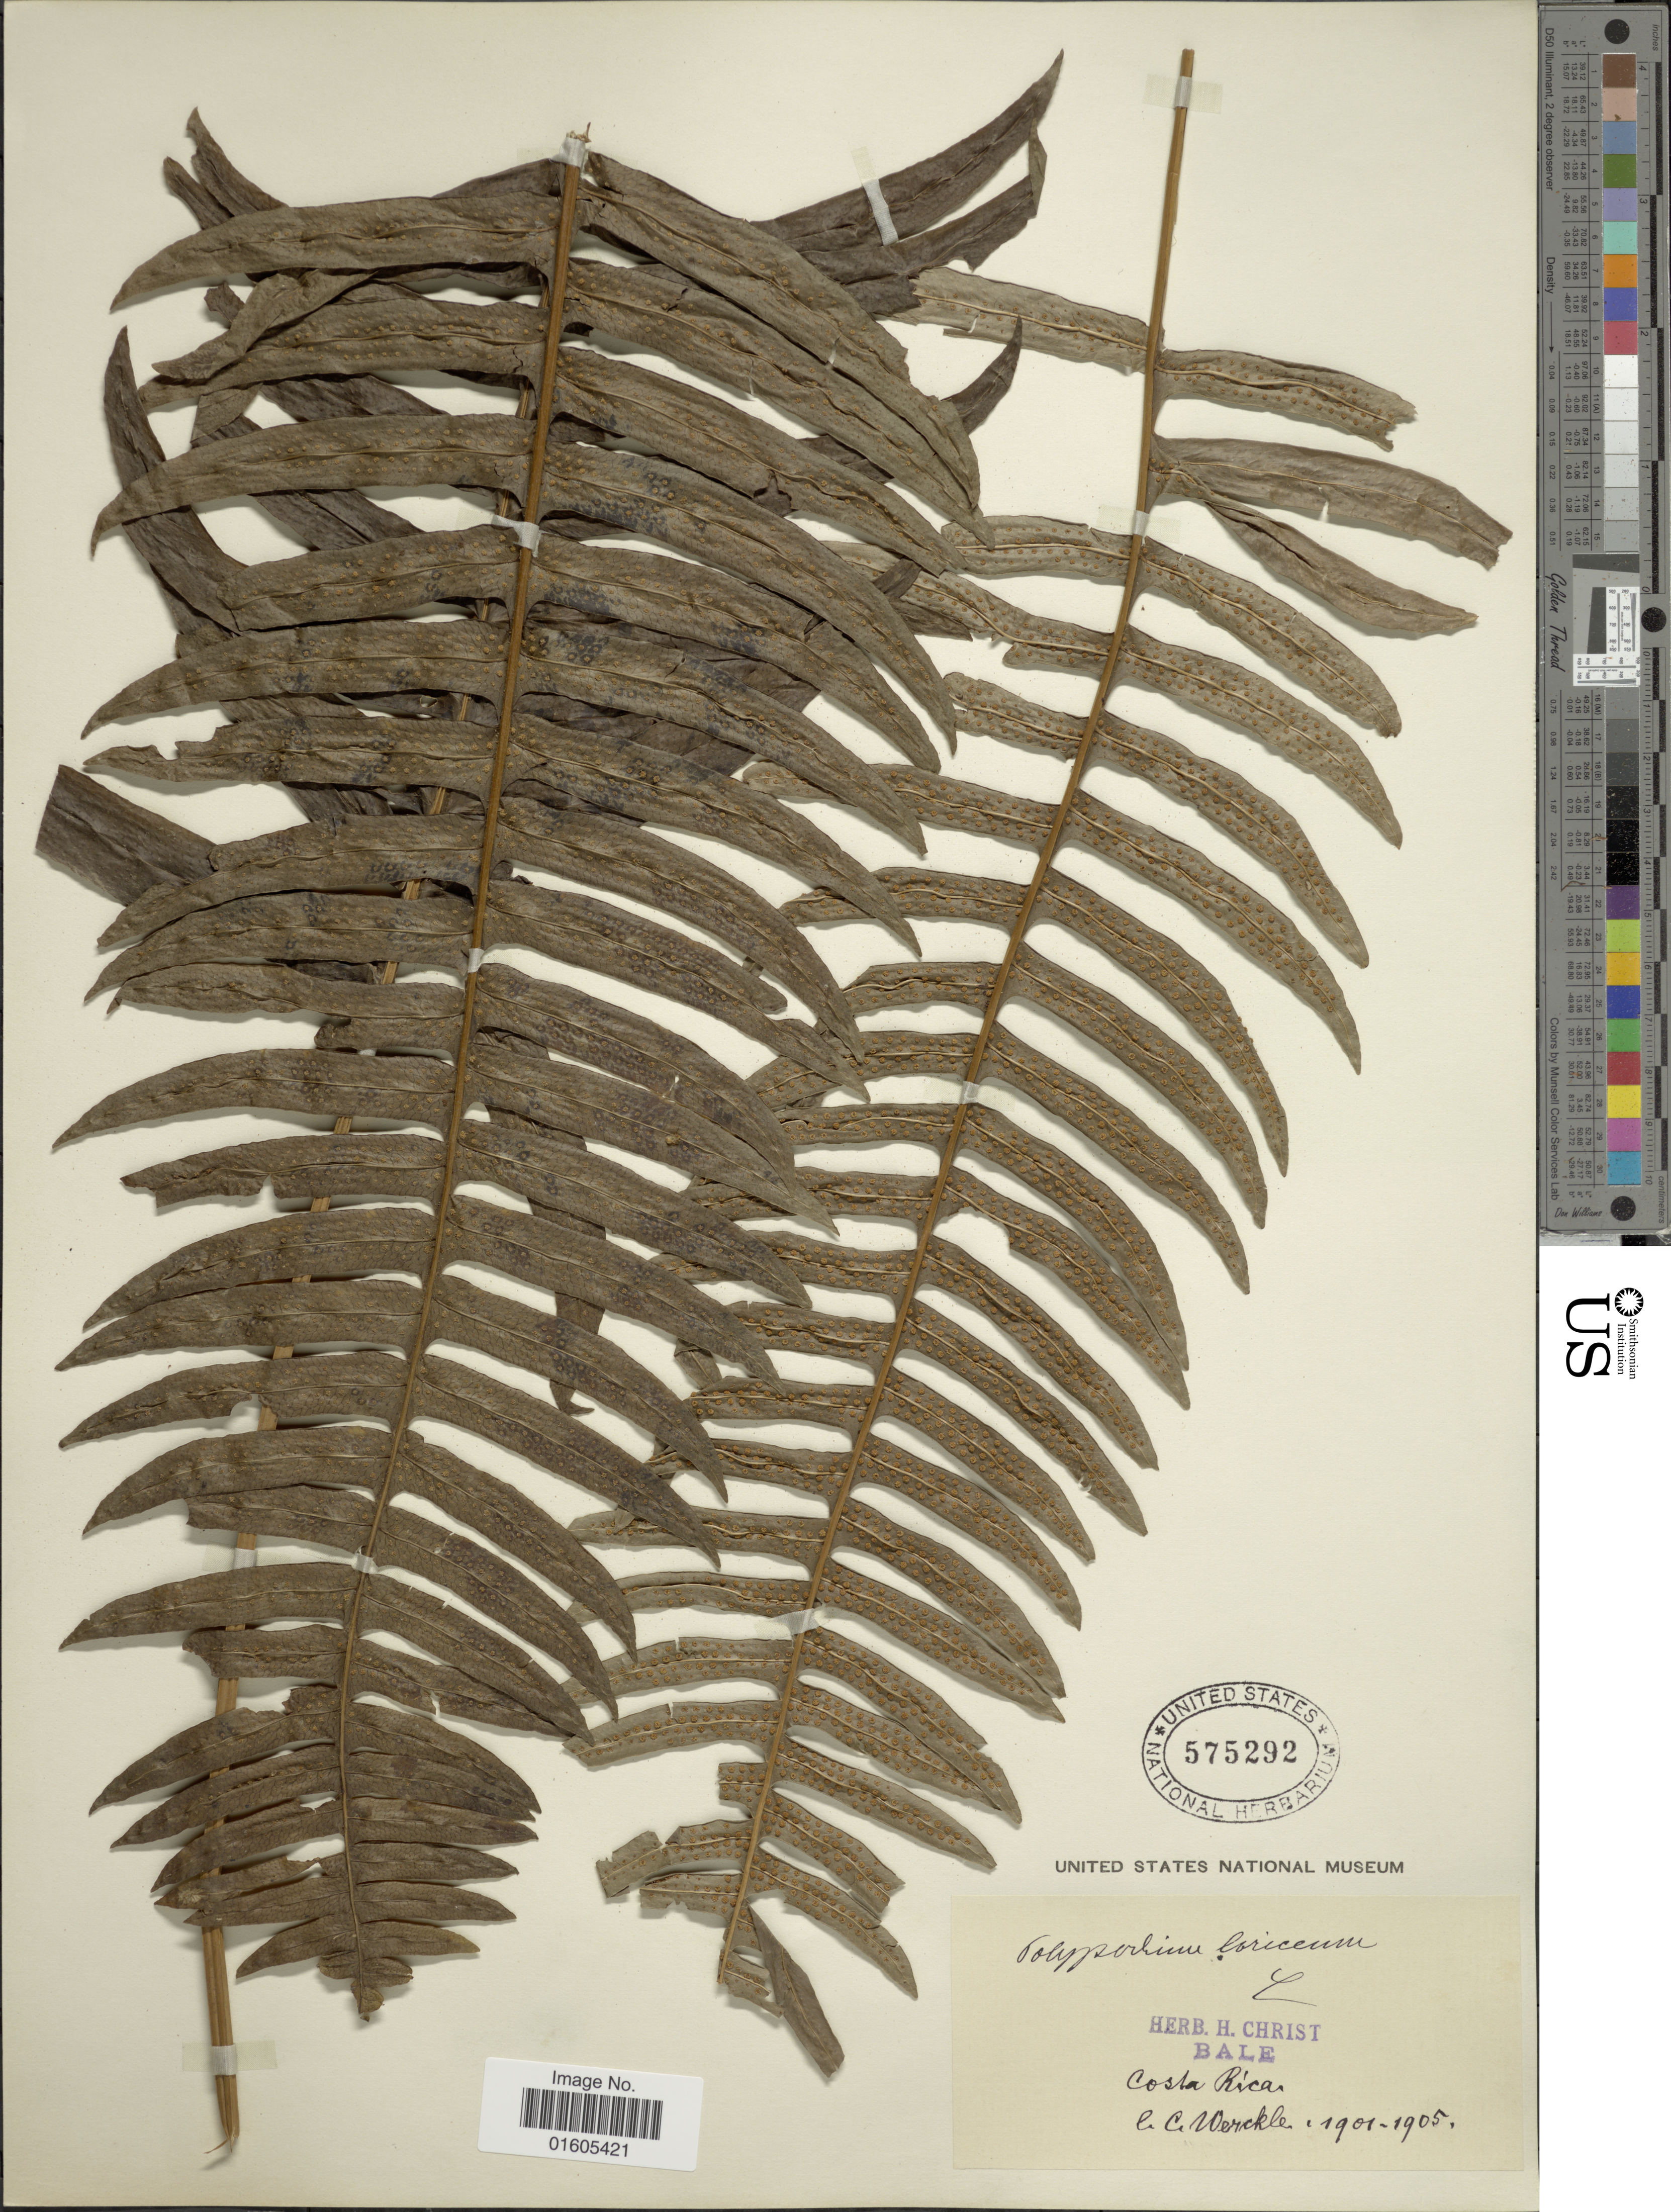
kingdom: Plantae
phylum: Tracheophyta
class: Polypodiopsida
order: Polypodiales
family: Polypodiaceae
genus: Serpocaulon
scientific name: Serpocaulon maritimum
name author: (Hieron.) A.R. Sm.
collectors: C. Wercklé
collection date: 1901/1905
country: Costa Rica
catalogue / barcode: US 575292